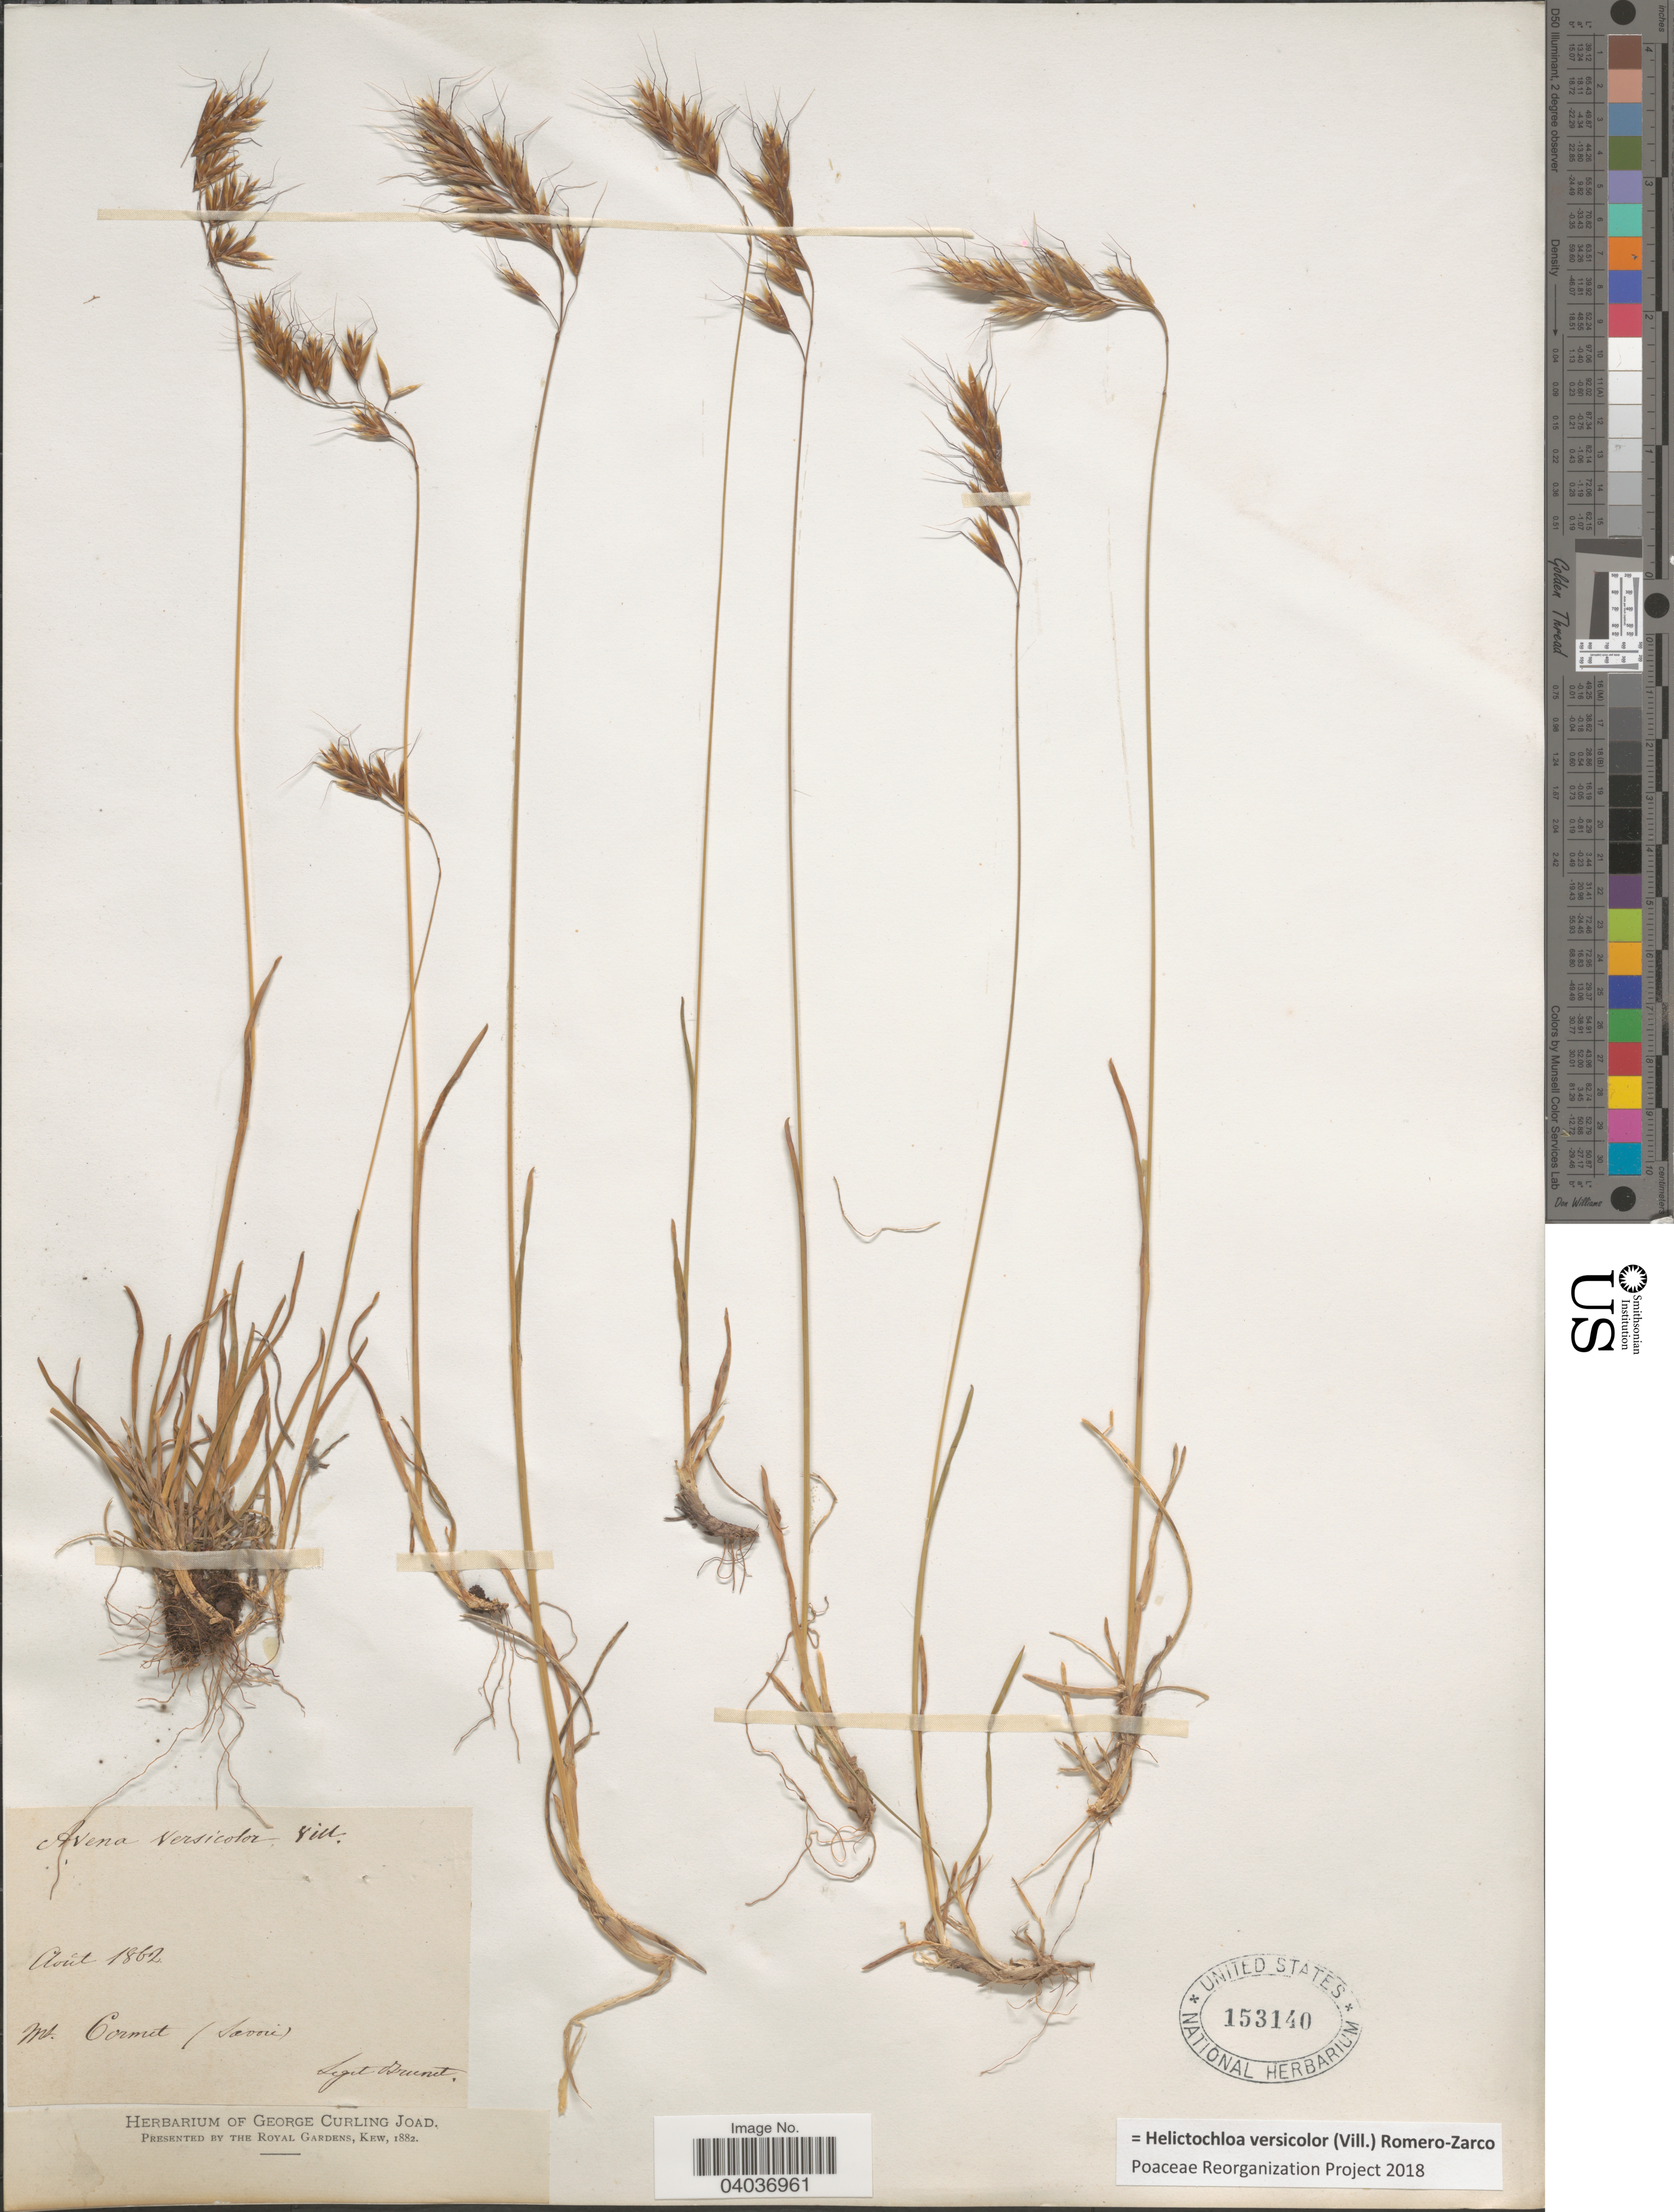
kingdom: Plantae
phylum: Tracheophyta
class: Liliopsida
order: Poales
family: Poaceae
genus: Helictochloa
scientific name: Helictochloa versicolor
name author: (Vill.) Romero Zarco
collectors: Brunet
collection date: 1862-08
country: France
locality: Mt. Cormet (Savoie).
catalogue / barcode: US 153140